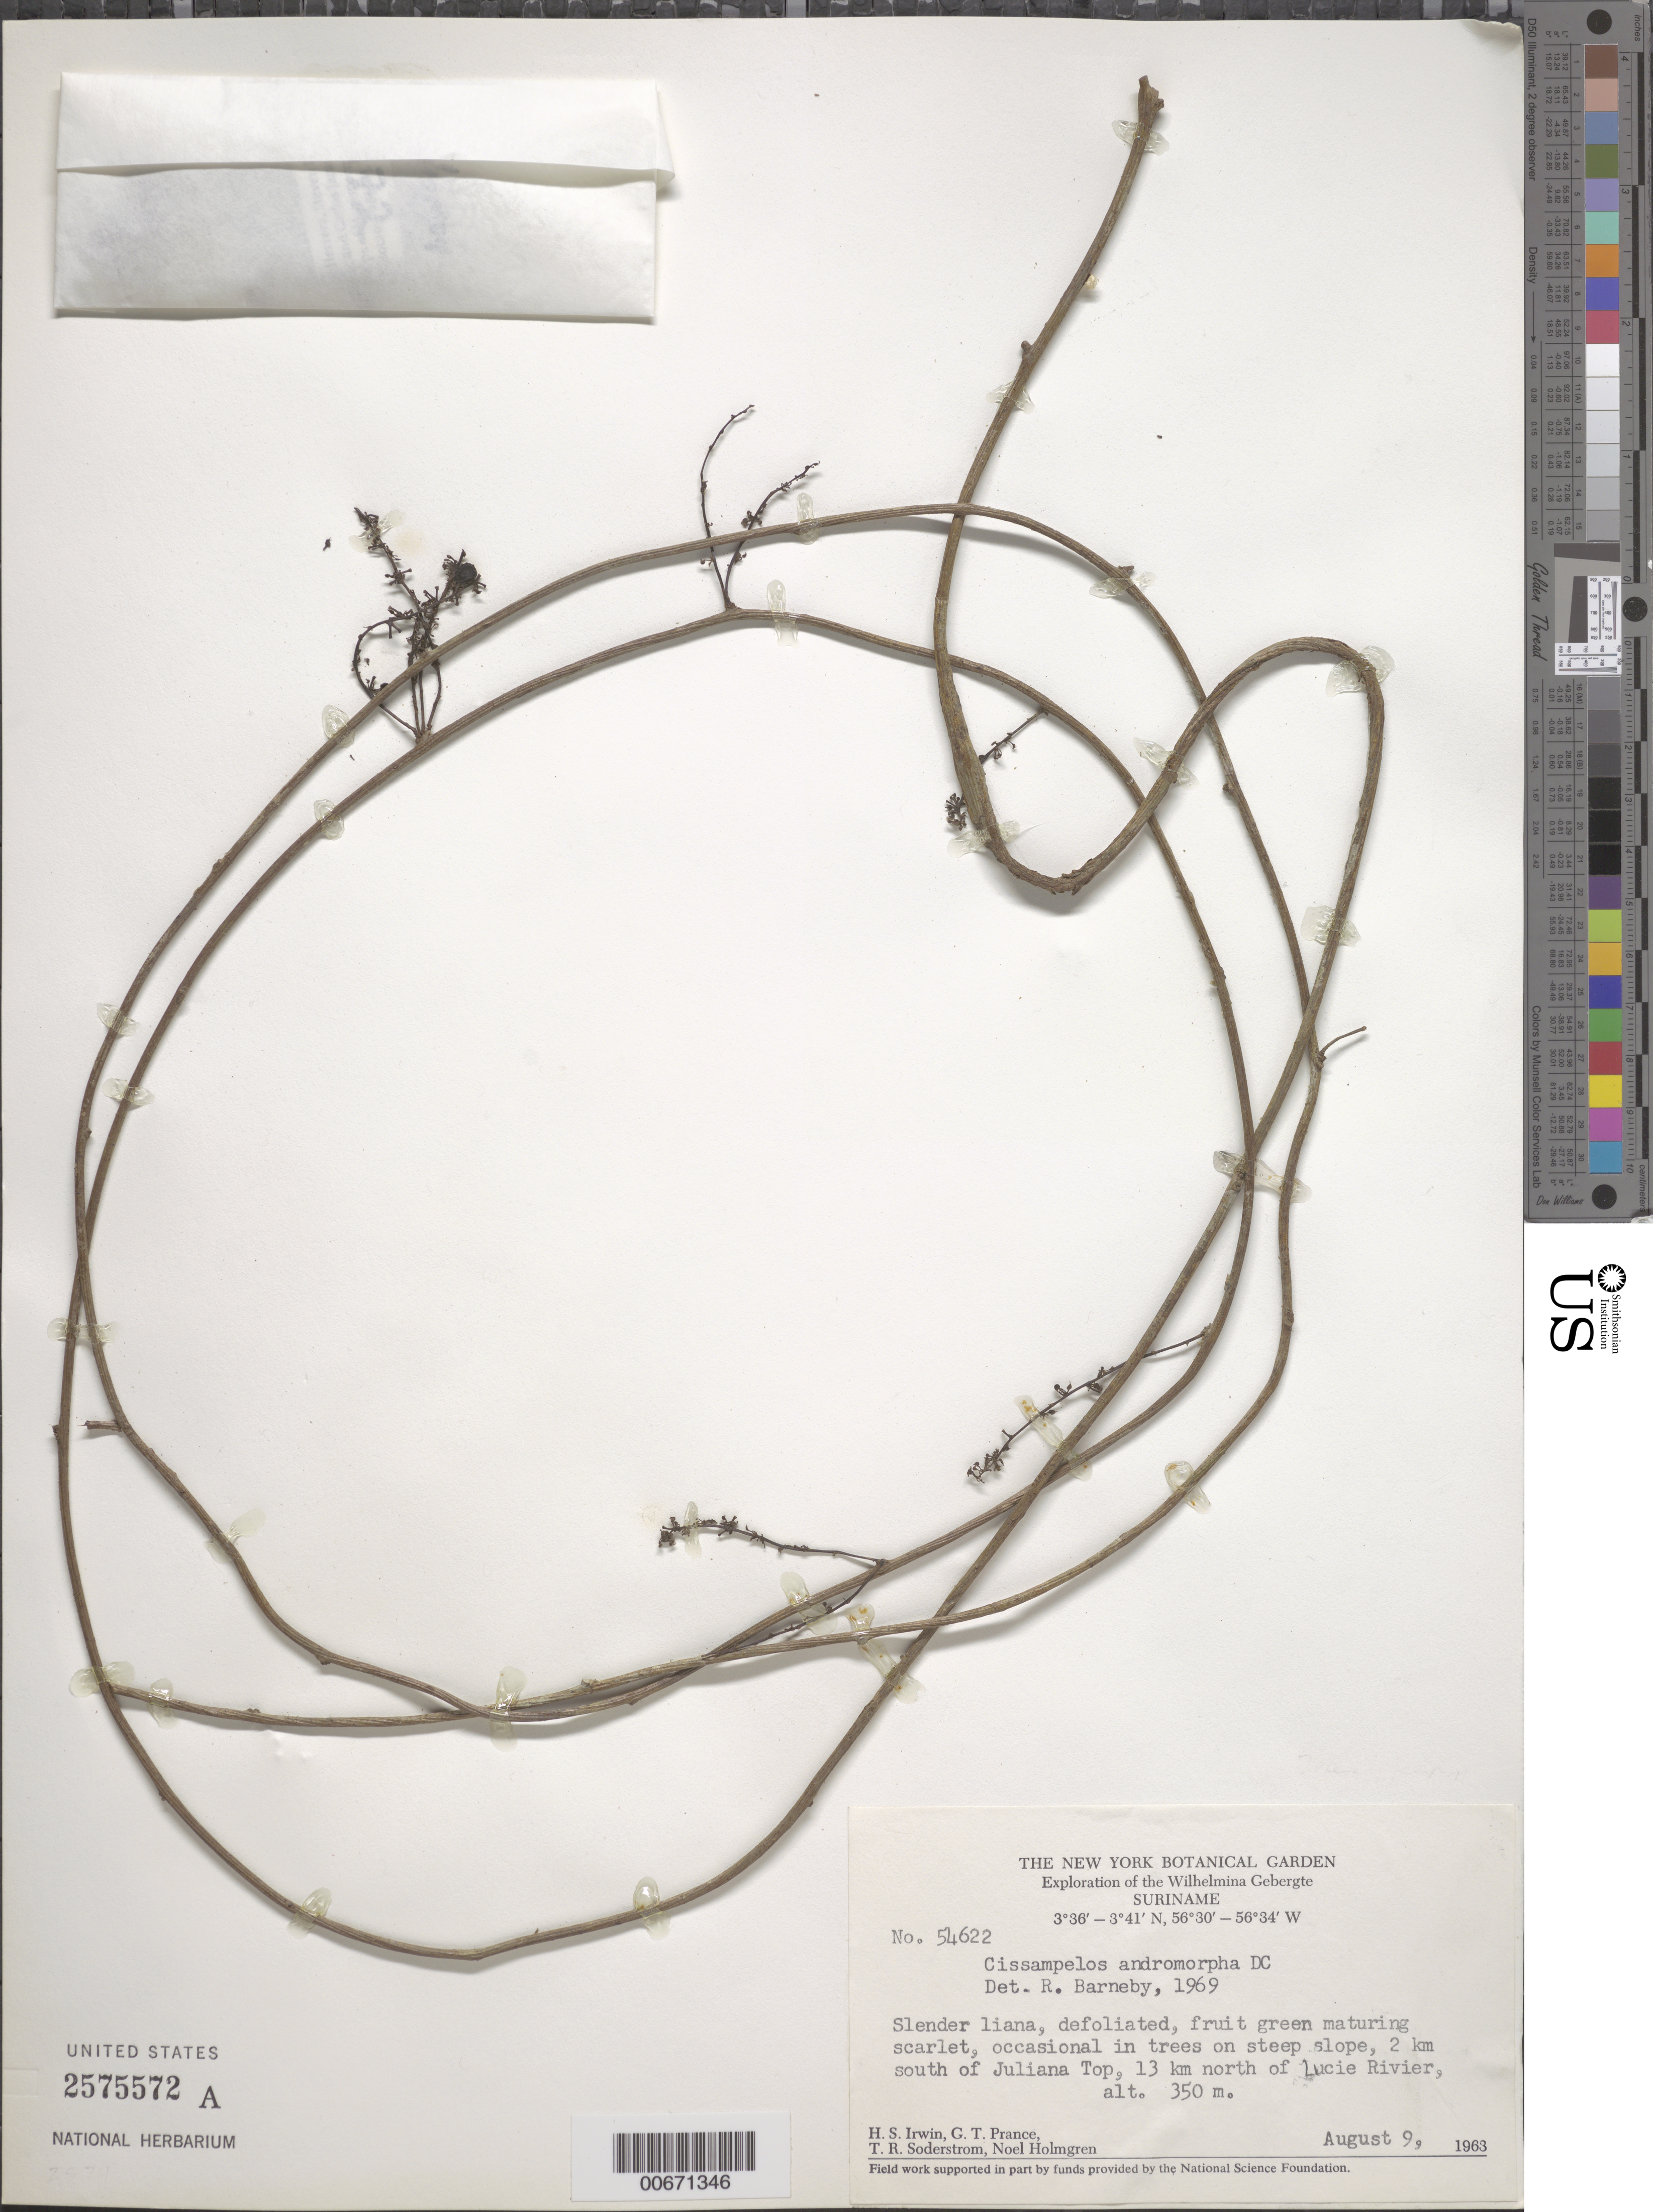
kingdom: Plantae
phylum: Tracheophyta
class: Magnoliopsida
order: Ranunculales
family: Menispermaceae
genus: Cissampelos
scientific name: Cissampelos andromorpha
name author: DC.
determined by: Barneby, Rupert C., (NY)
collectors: H. Irwin, G. T. Prance, T. R. Soderstrom & N. H. Holmgren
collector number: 54622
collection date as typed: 9-Aug-63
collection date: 1963-08-09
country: Suriname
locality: Wilhelminagebergte (Wilhelmina Mts.), 2 km S of Juliana Top, 13 km N of Lucie R.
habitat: In trees on steep slope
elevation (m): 350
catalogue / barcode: US 2575572